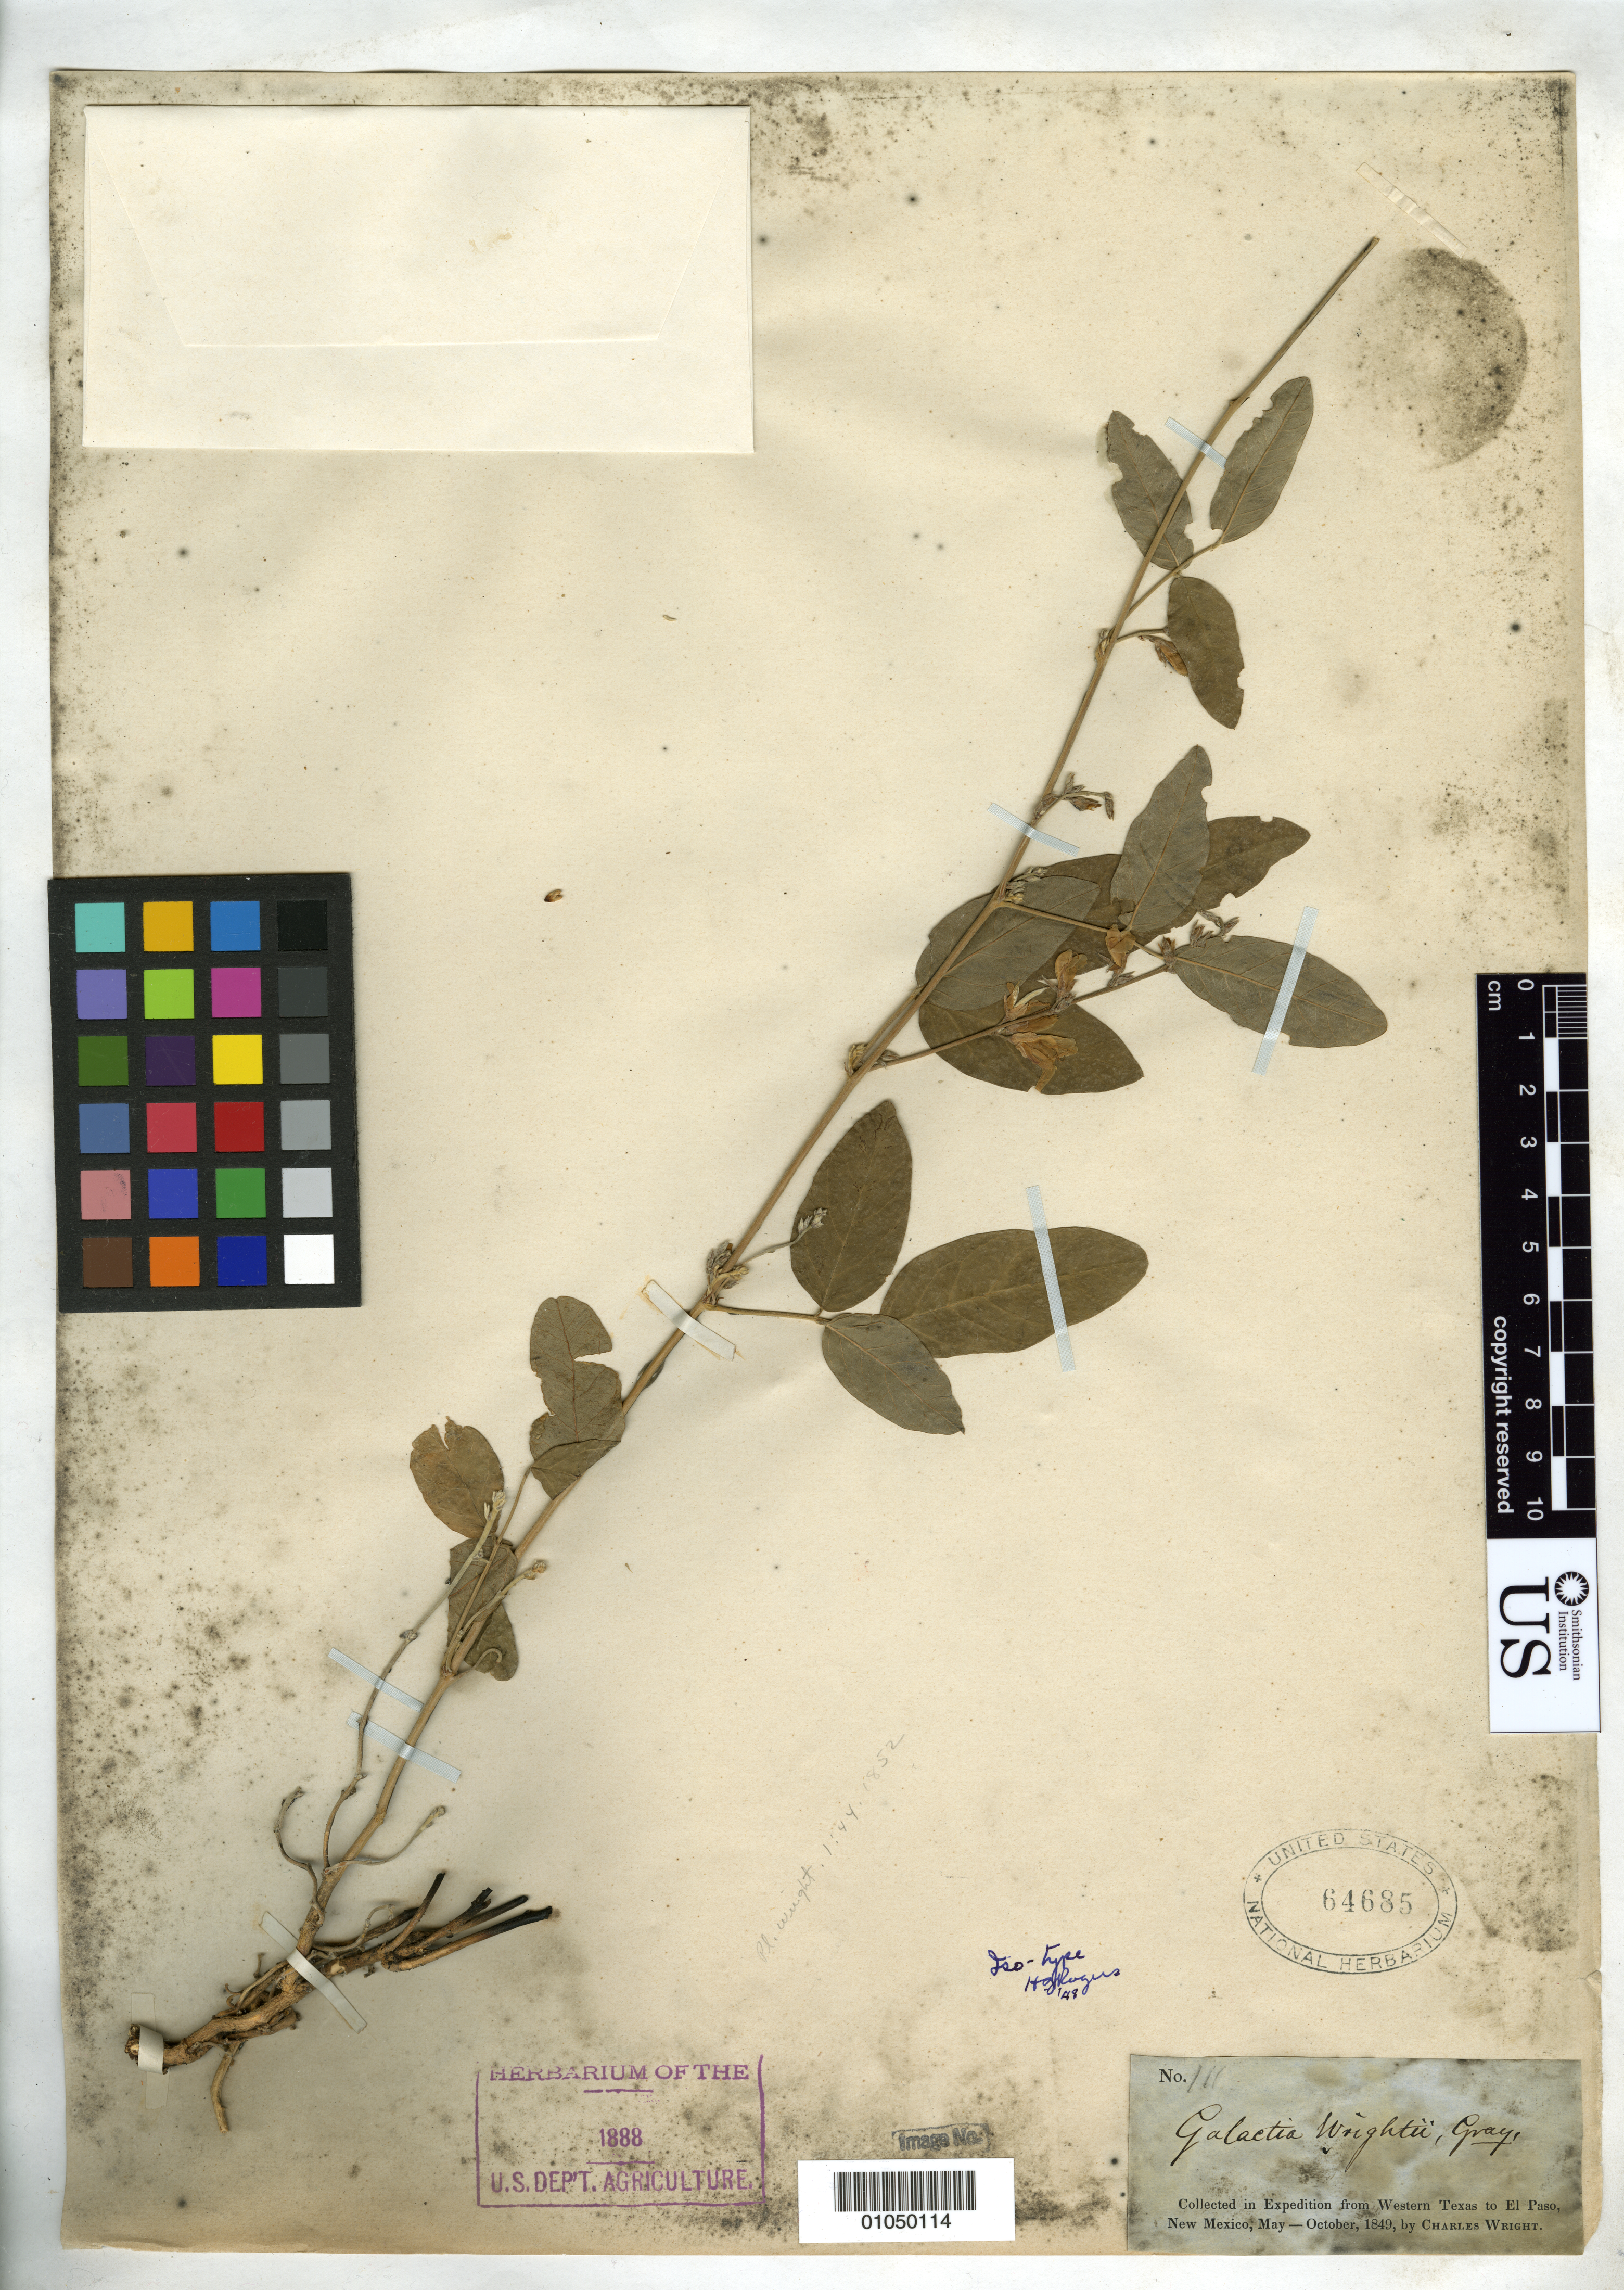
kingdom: Plantae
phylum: Tracheophyta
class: Magnoliopsida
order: Fabales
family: Fabaceae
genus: Galactia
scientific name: Galactia wrightii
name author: A. Gray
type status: Type Collection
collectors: C. Wright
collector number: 111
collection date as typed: May 1849 to -- Oct 1849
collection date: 1849-05/1849-10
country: United States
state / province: New Mexico / Texas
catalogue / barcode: US 64685